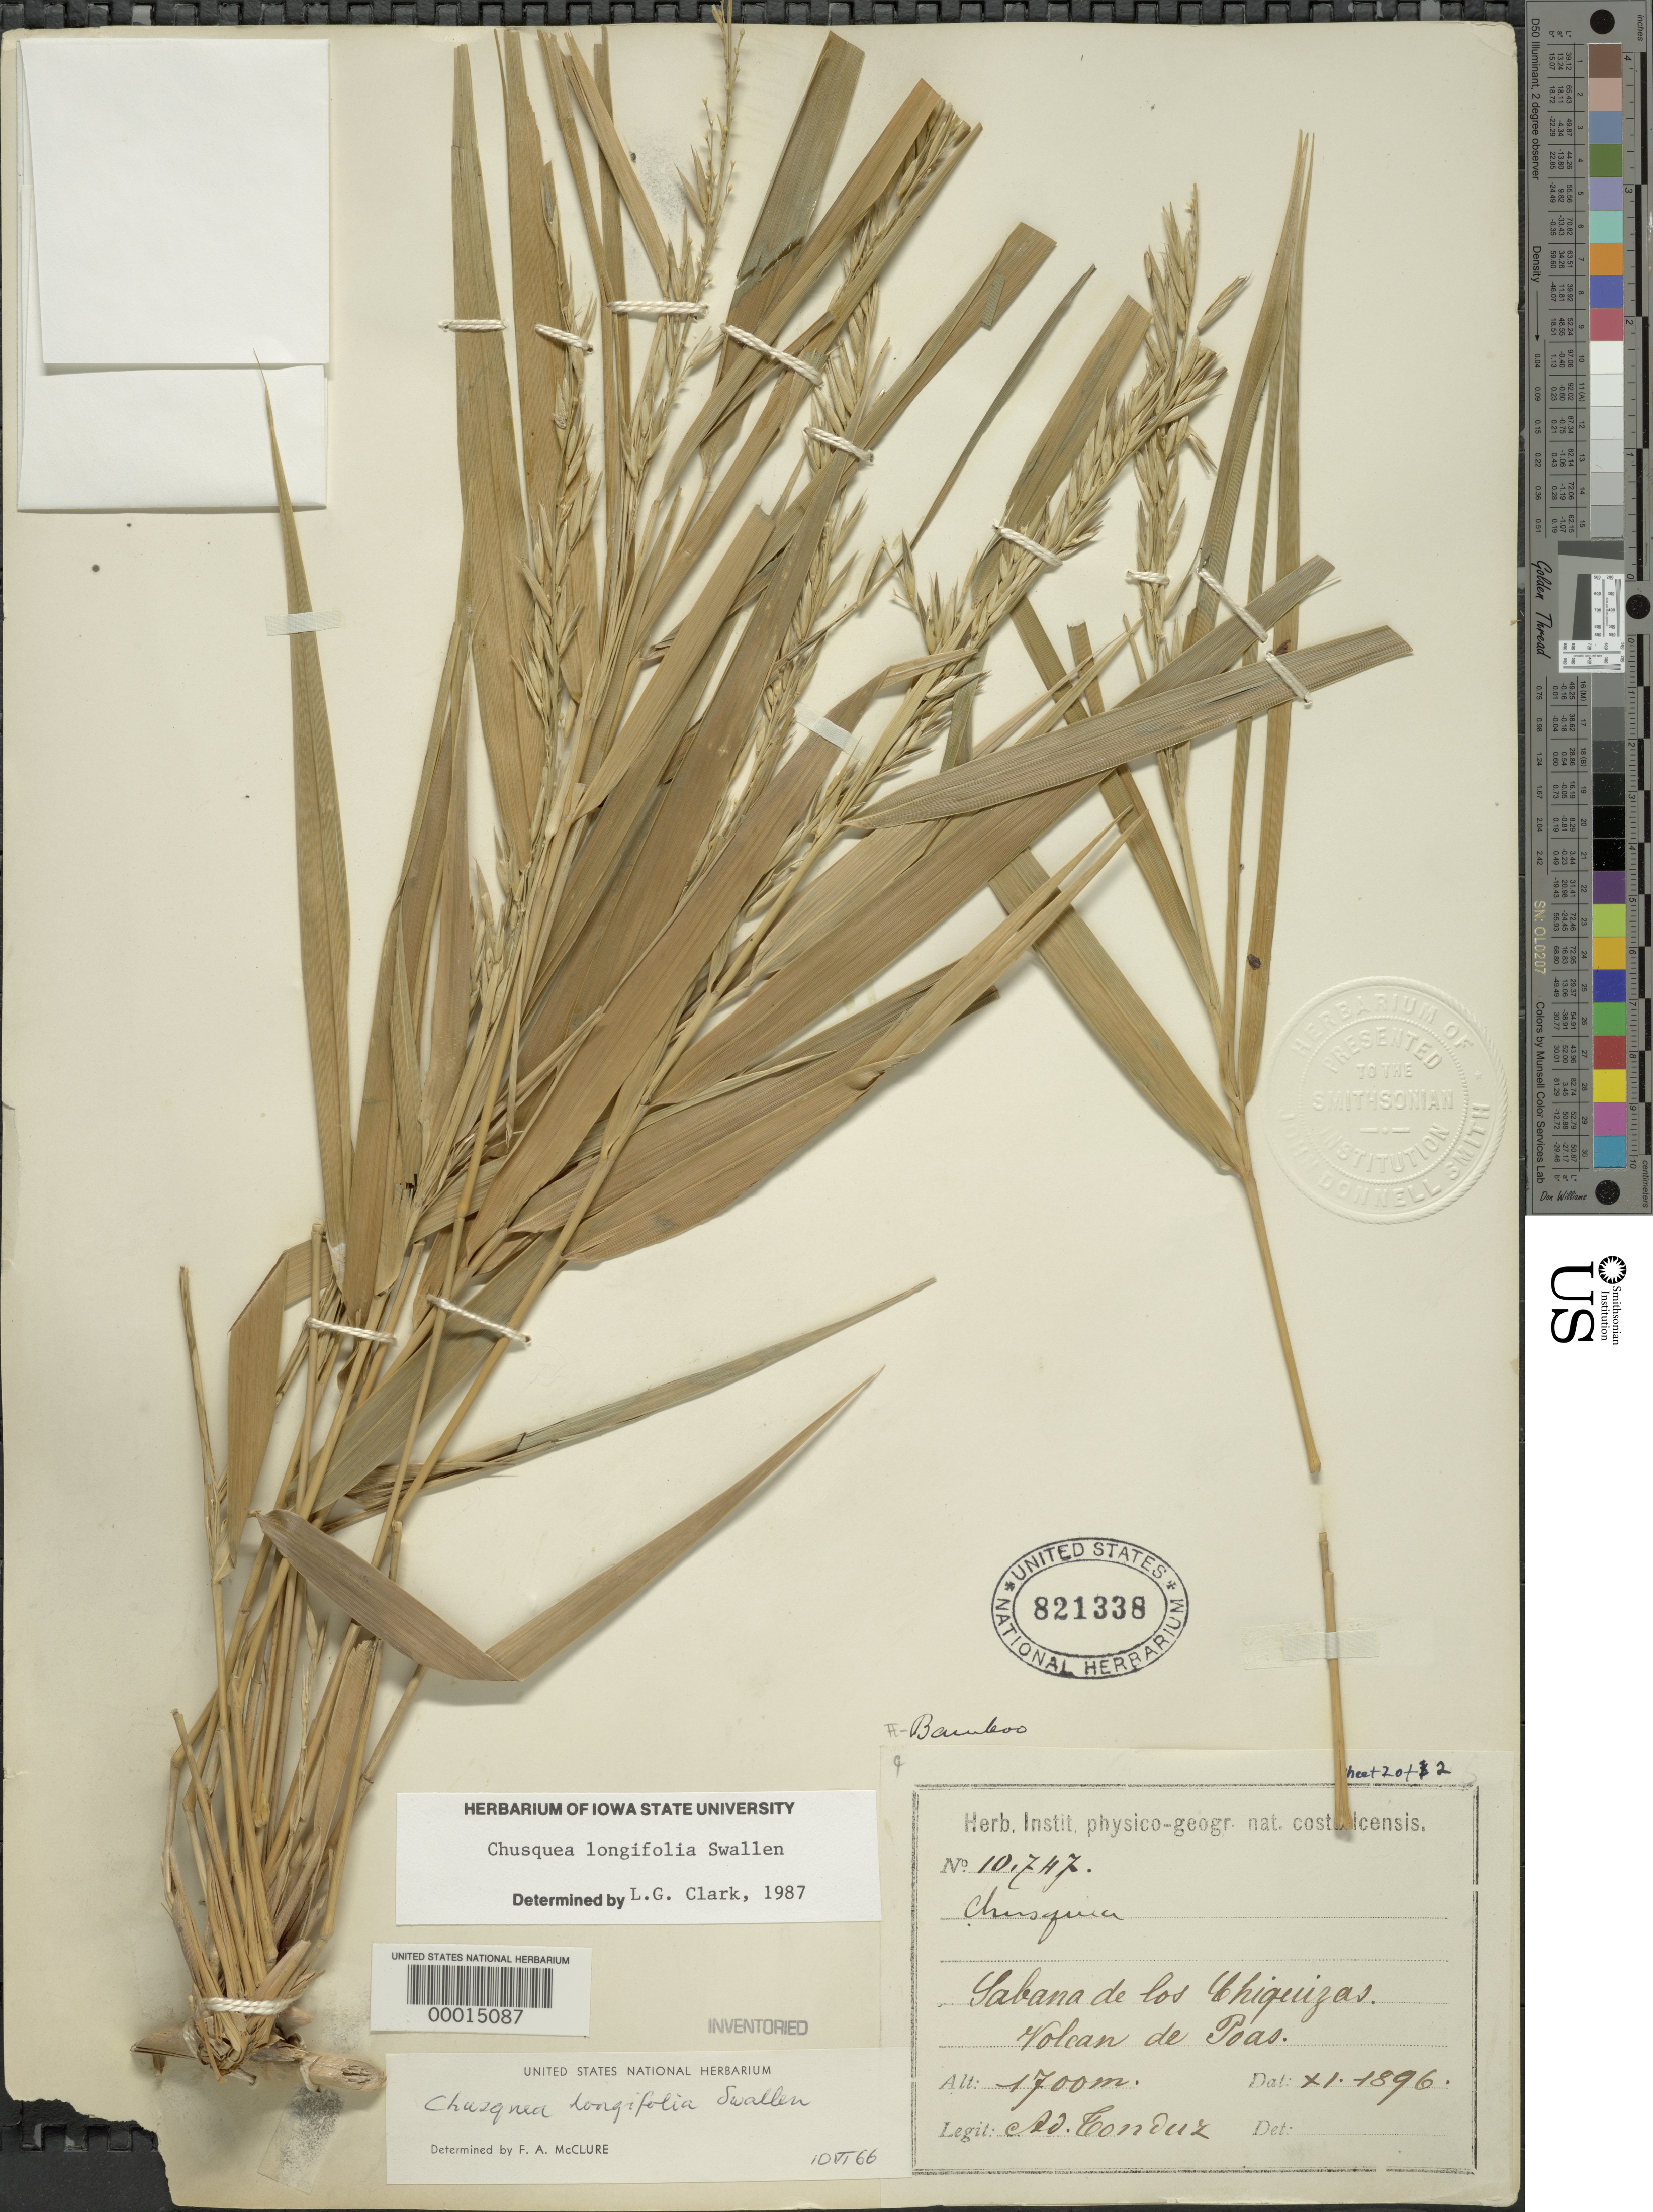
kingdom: Plantae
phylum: Tracheophyta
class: Liliopsida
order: Poales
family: Poaceae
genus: Chusquea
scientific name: Chusquea longifolia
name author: Swallen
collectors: A. Tonduz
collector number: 10747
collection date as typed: Nov 1896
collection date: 1896-11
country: Costa Rica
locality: Sabana de los Chiquizas, Volcan de Poás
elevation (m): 1700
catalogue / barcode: US 821338